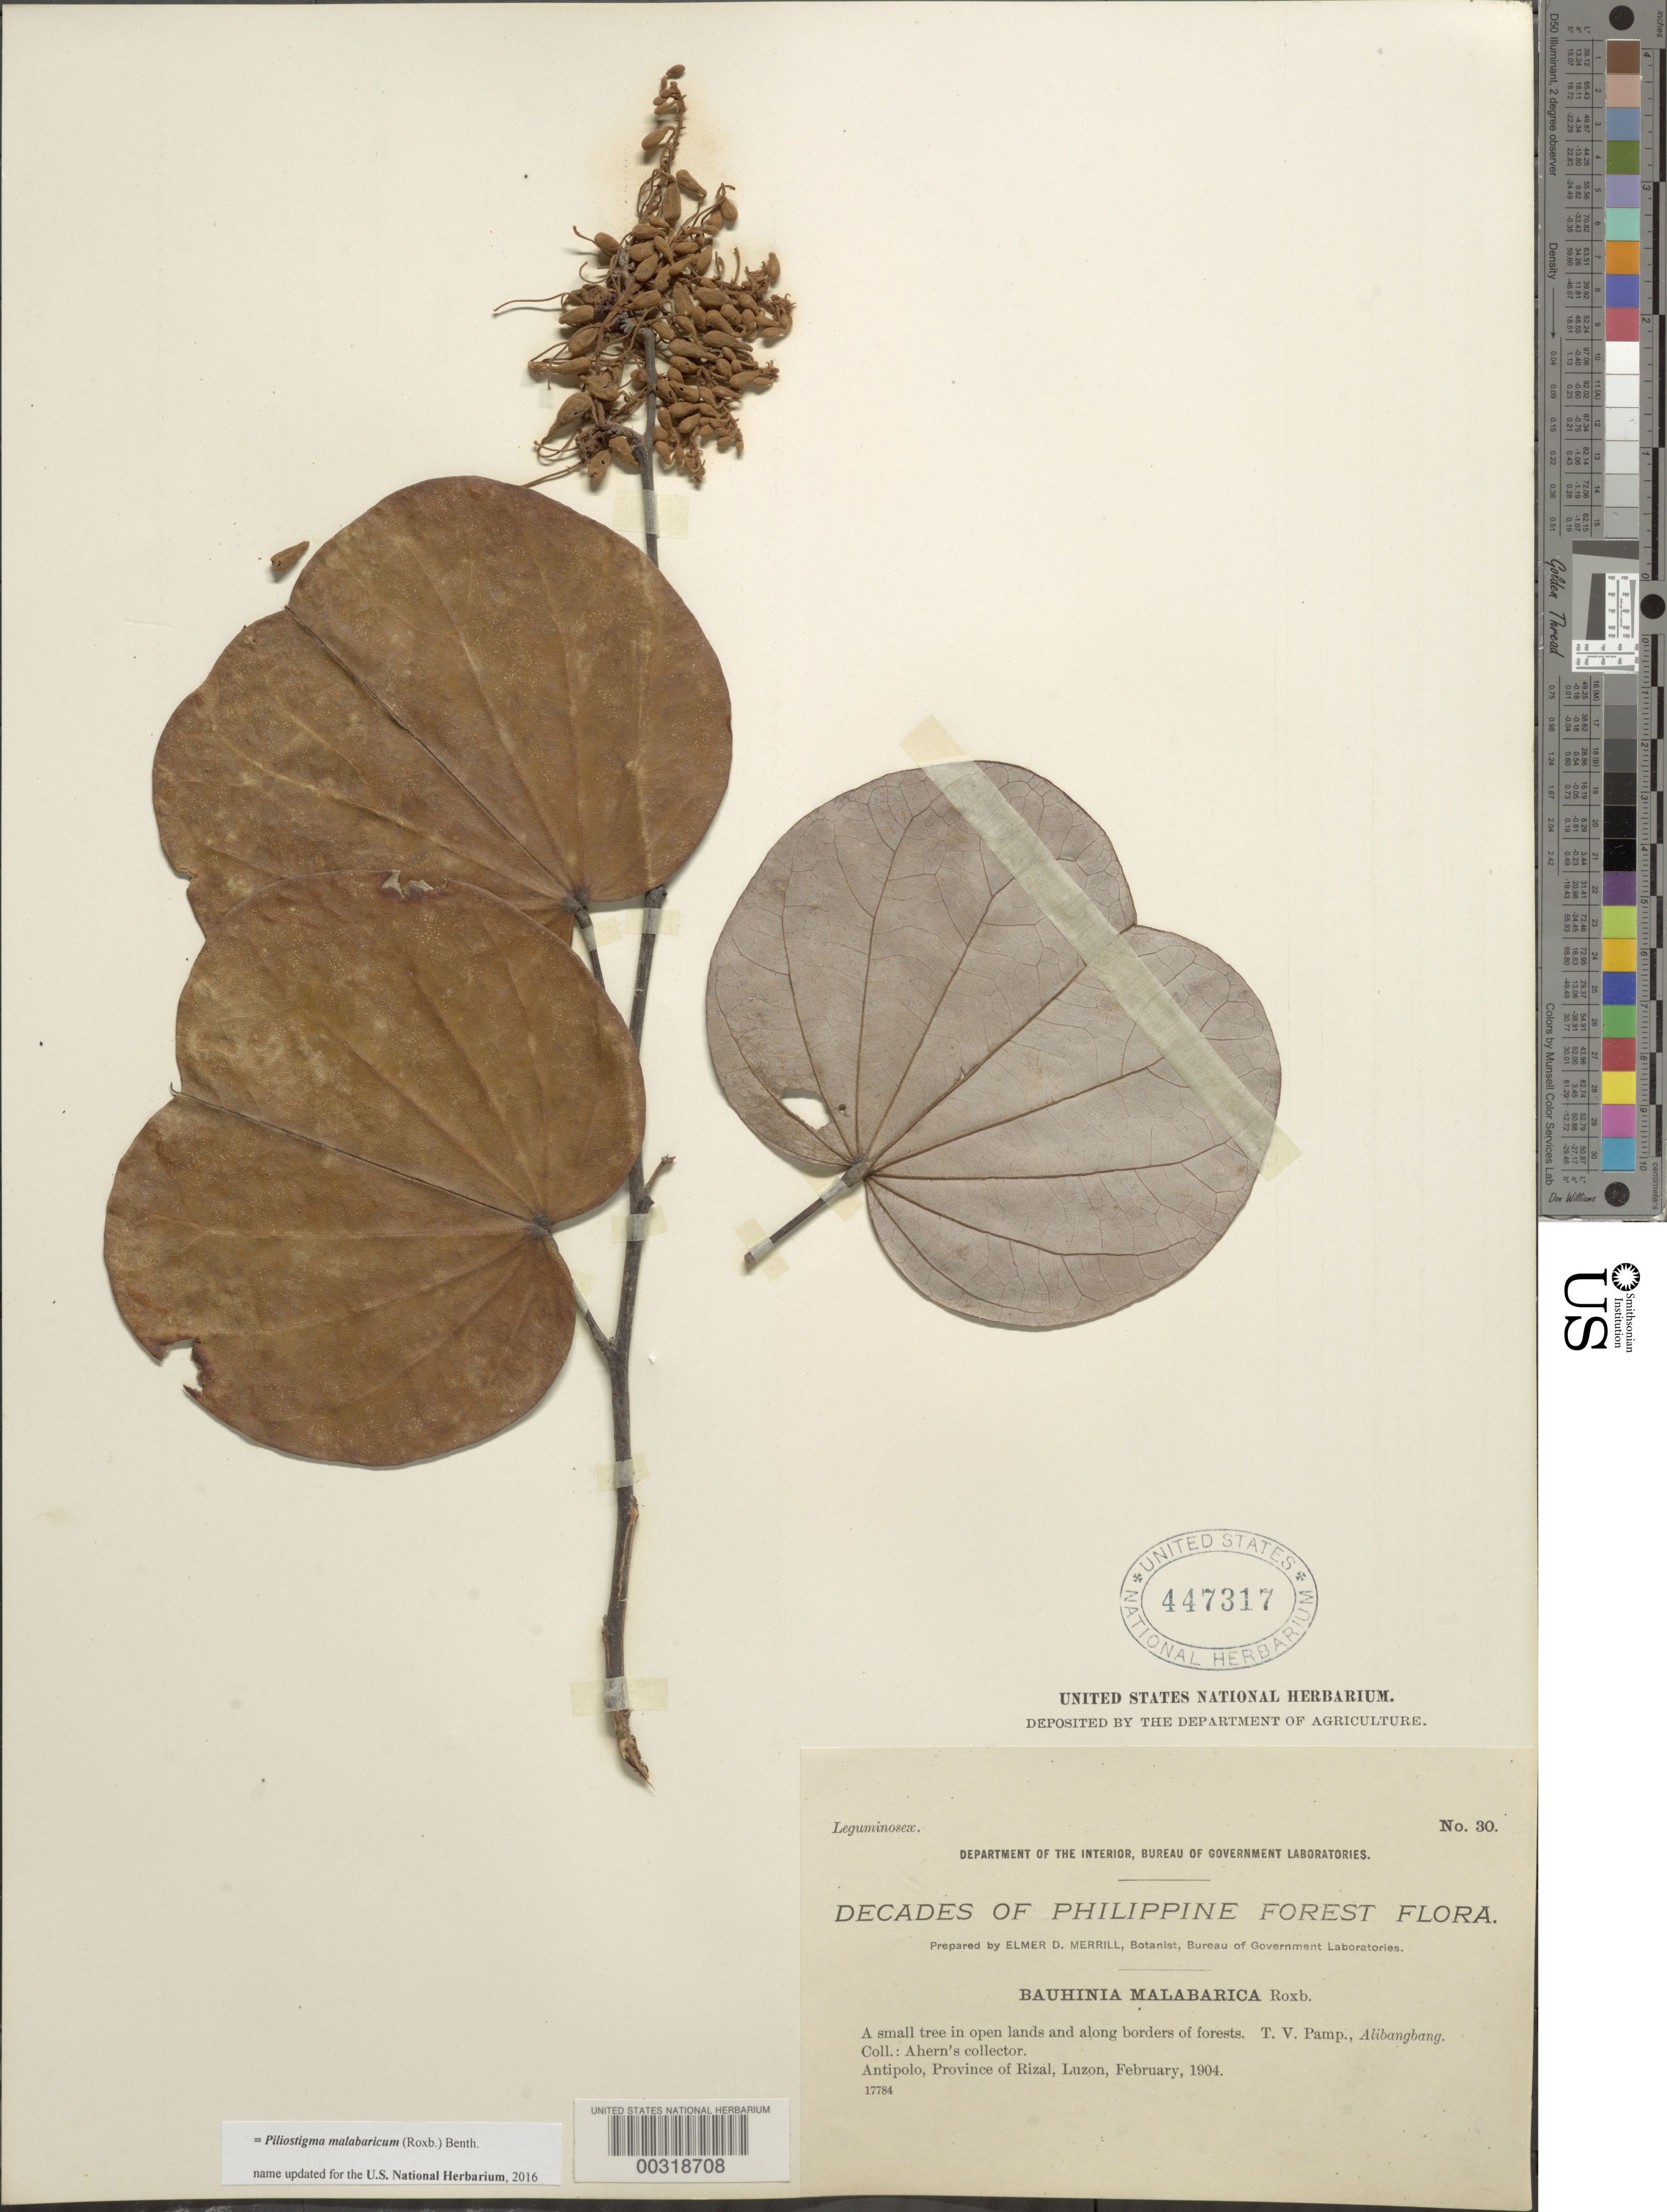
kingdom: Plantae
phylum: Tracheophyta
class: Magnoliopsida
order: Fabales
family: Fabaceae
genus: Piliostigma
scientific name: Piliostigma malabaricum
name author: (Roxb.) Benth.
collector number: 30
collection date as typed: Feb 1904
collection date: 1904-02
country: Philippines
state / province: Calabarzon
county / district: Rizal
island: Luzon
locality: Antipolo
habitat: Along borders of forests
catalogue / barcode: US 447317